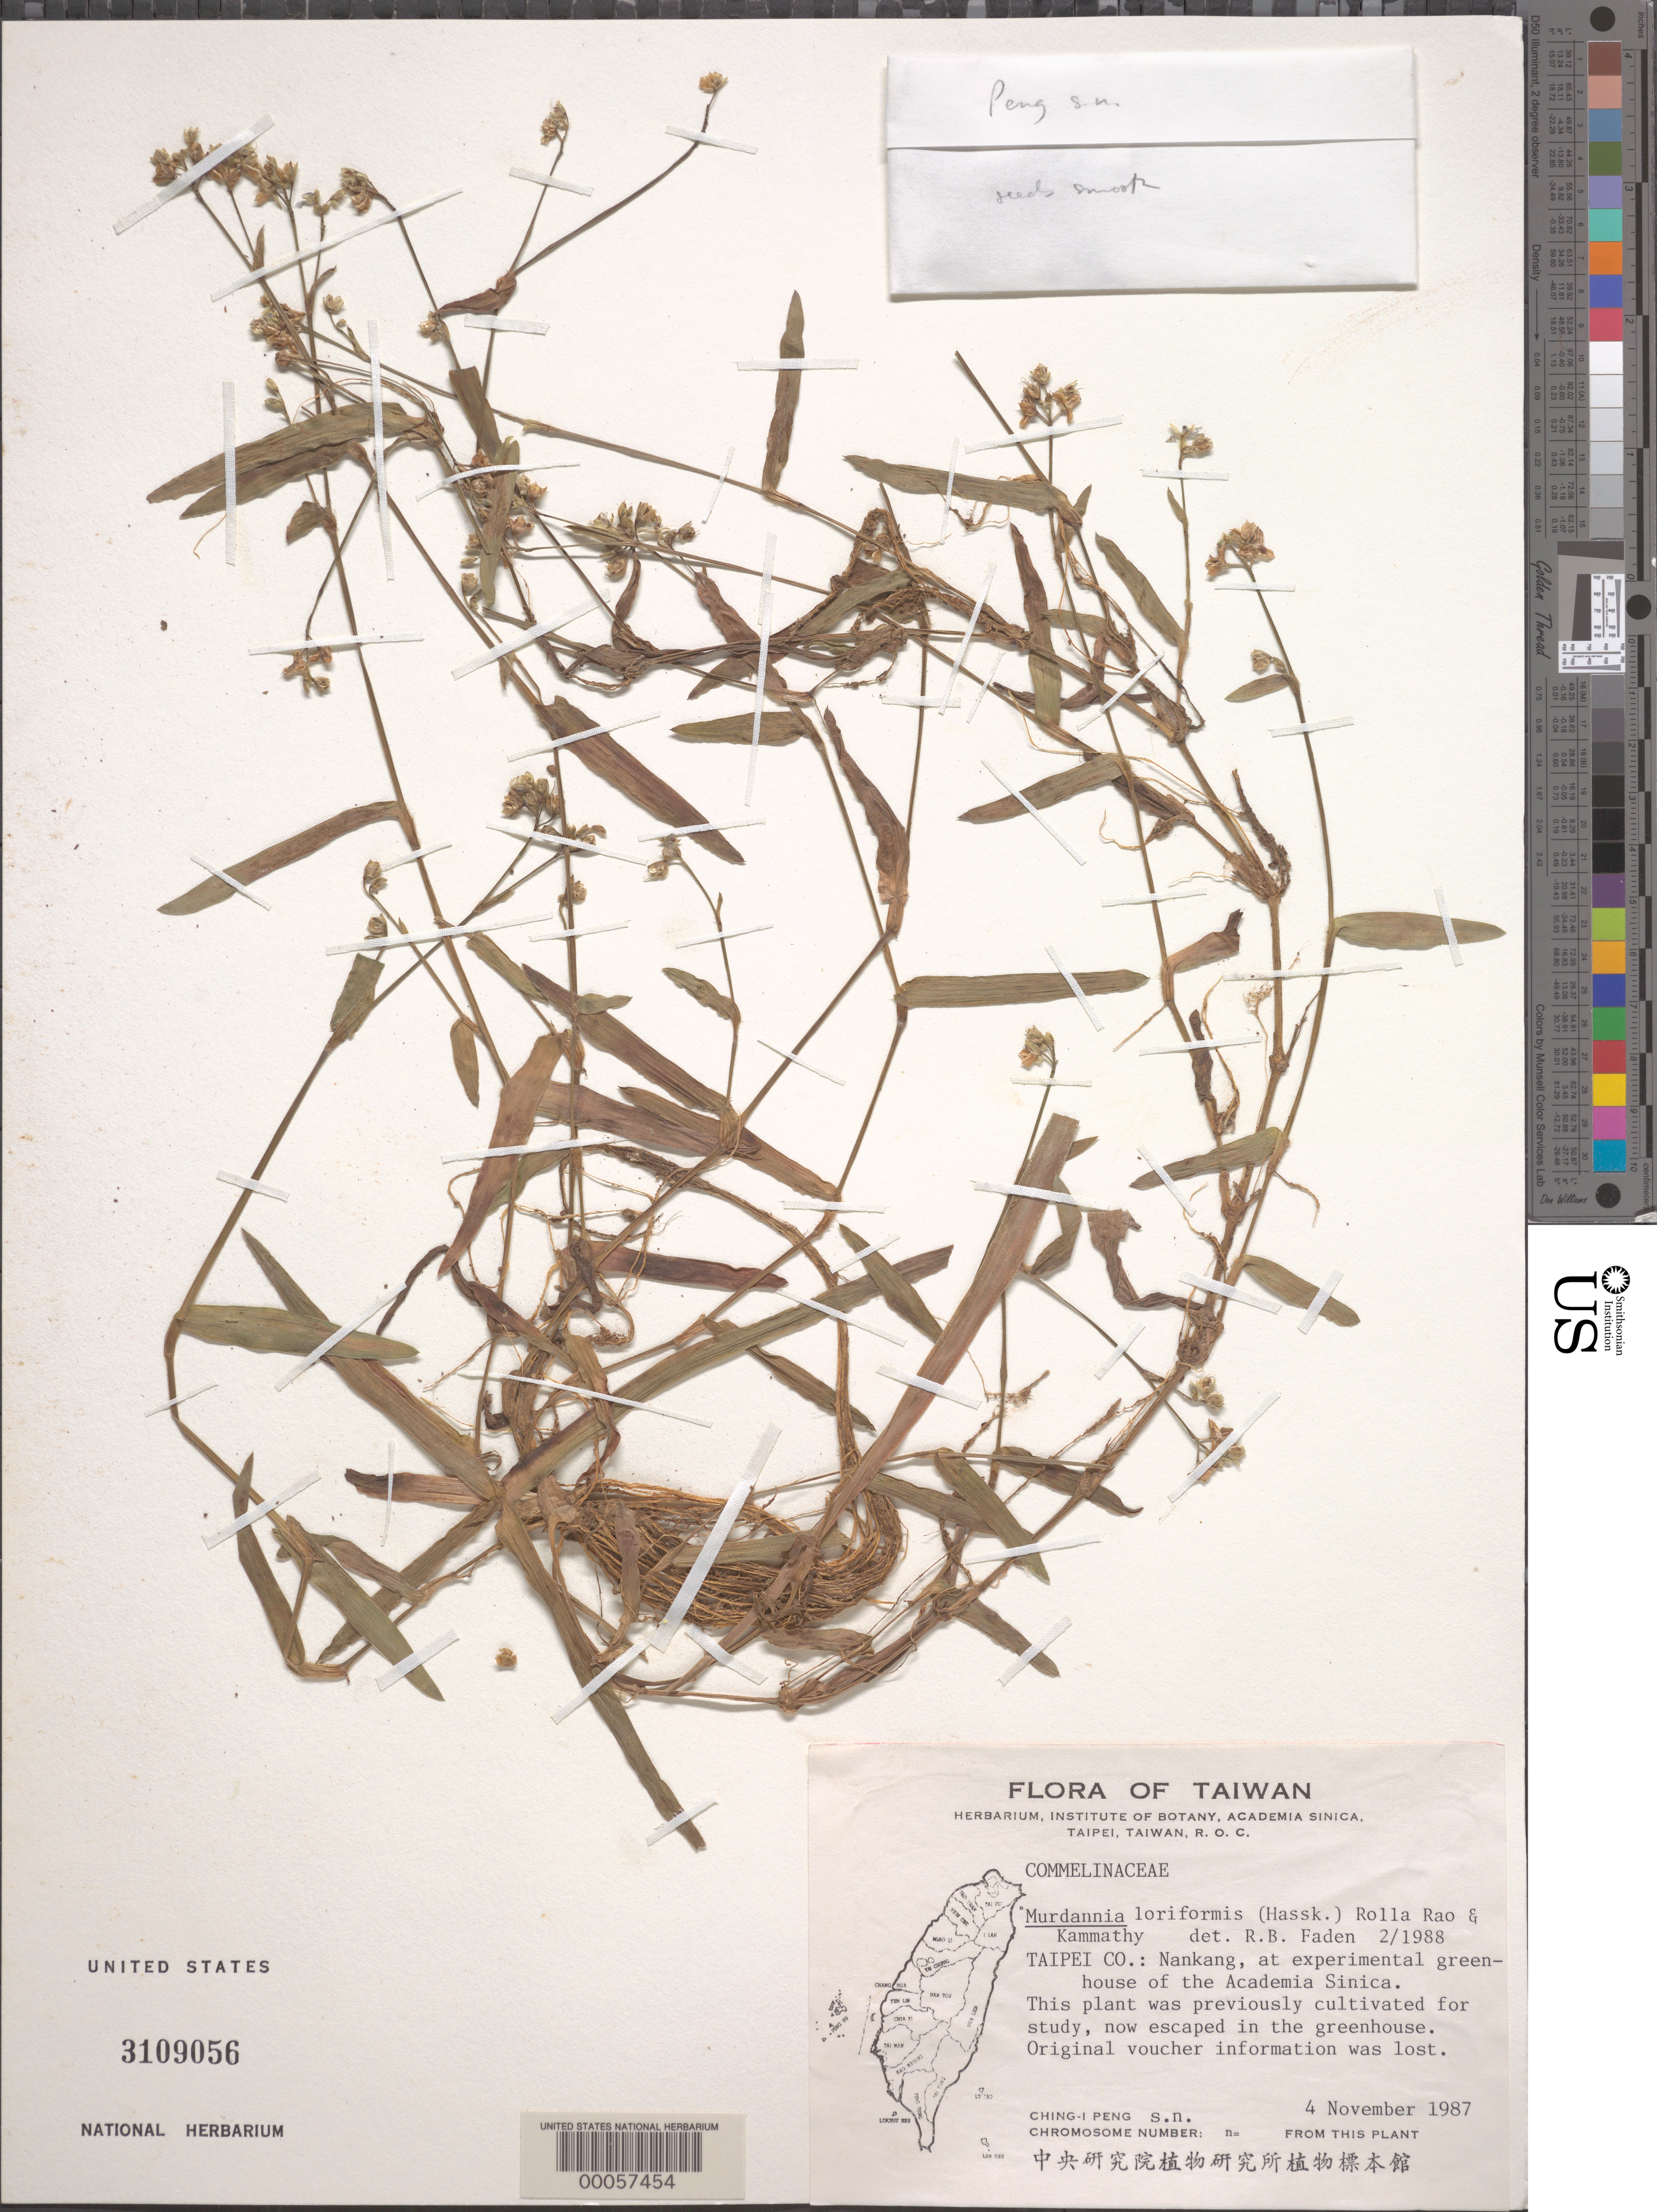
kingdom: Plantae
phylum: Tracheophyta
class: Liliopsida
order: Commelinales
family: Commelinaceae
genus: Murdannia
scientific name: Murdannia loriformis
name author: (Hassk.) R.S. Rao & Kammathy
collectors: C.-I Peng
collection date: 1987-11-04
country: Taiwan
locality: Taipei Co.: Nankang, at experimental greenhouse of the Academia Sinica.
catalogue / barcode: US 3109056